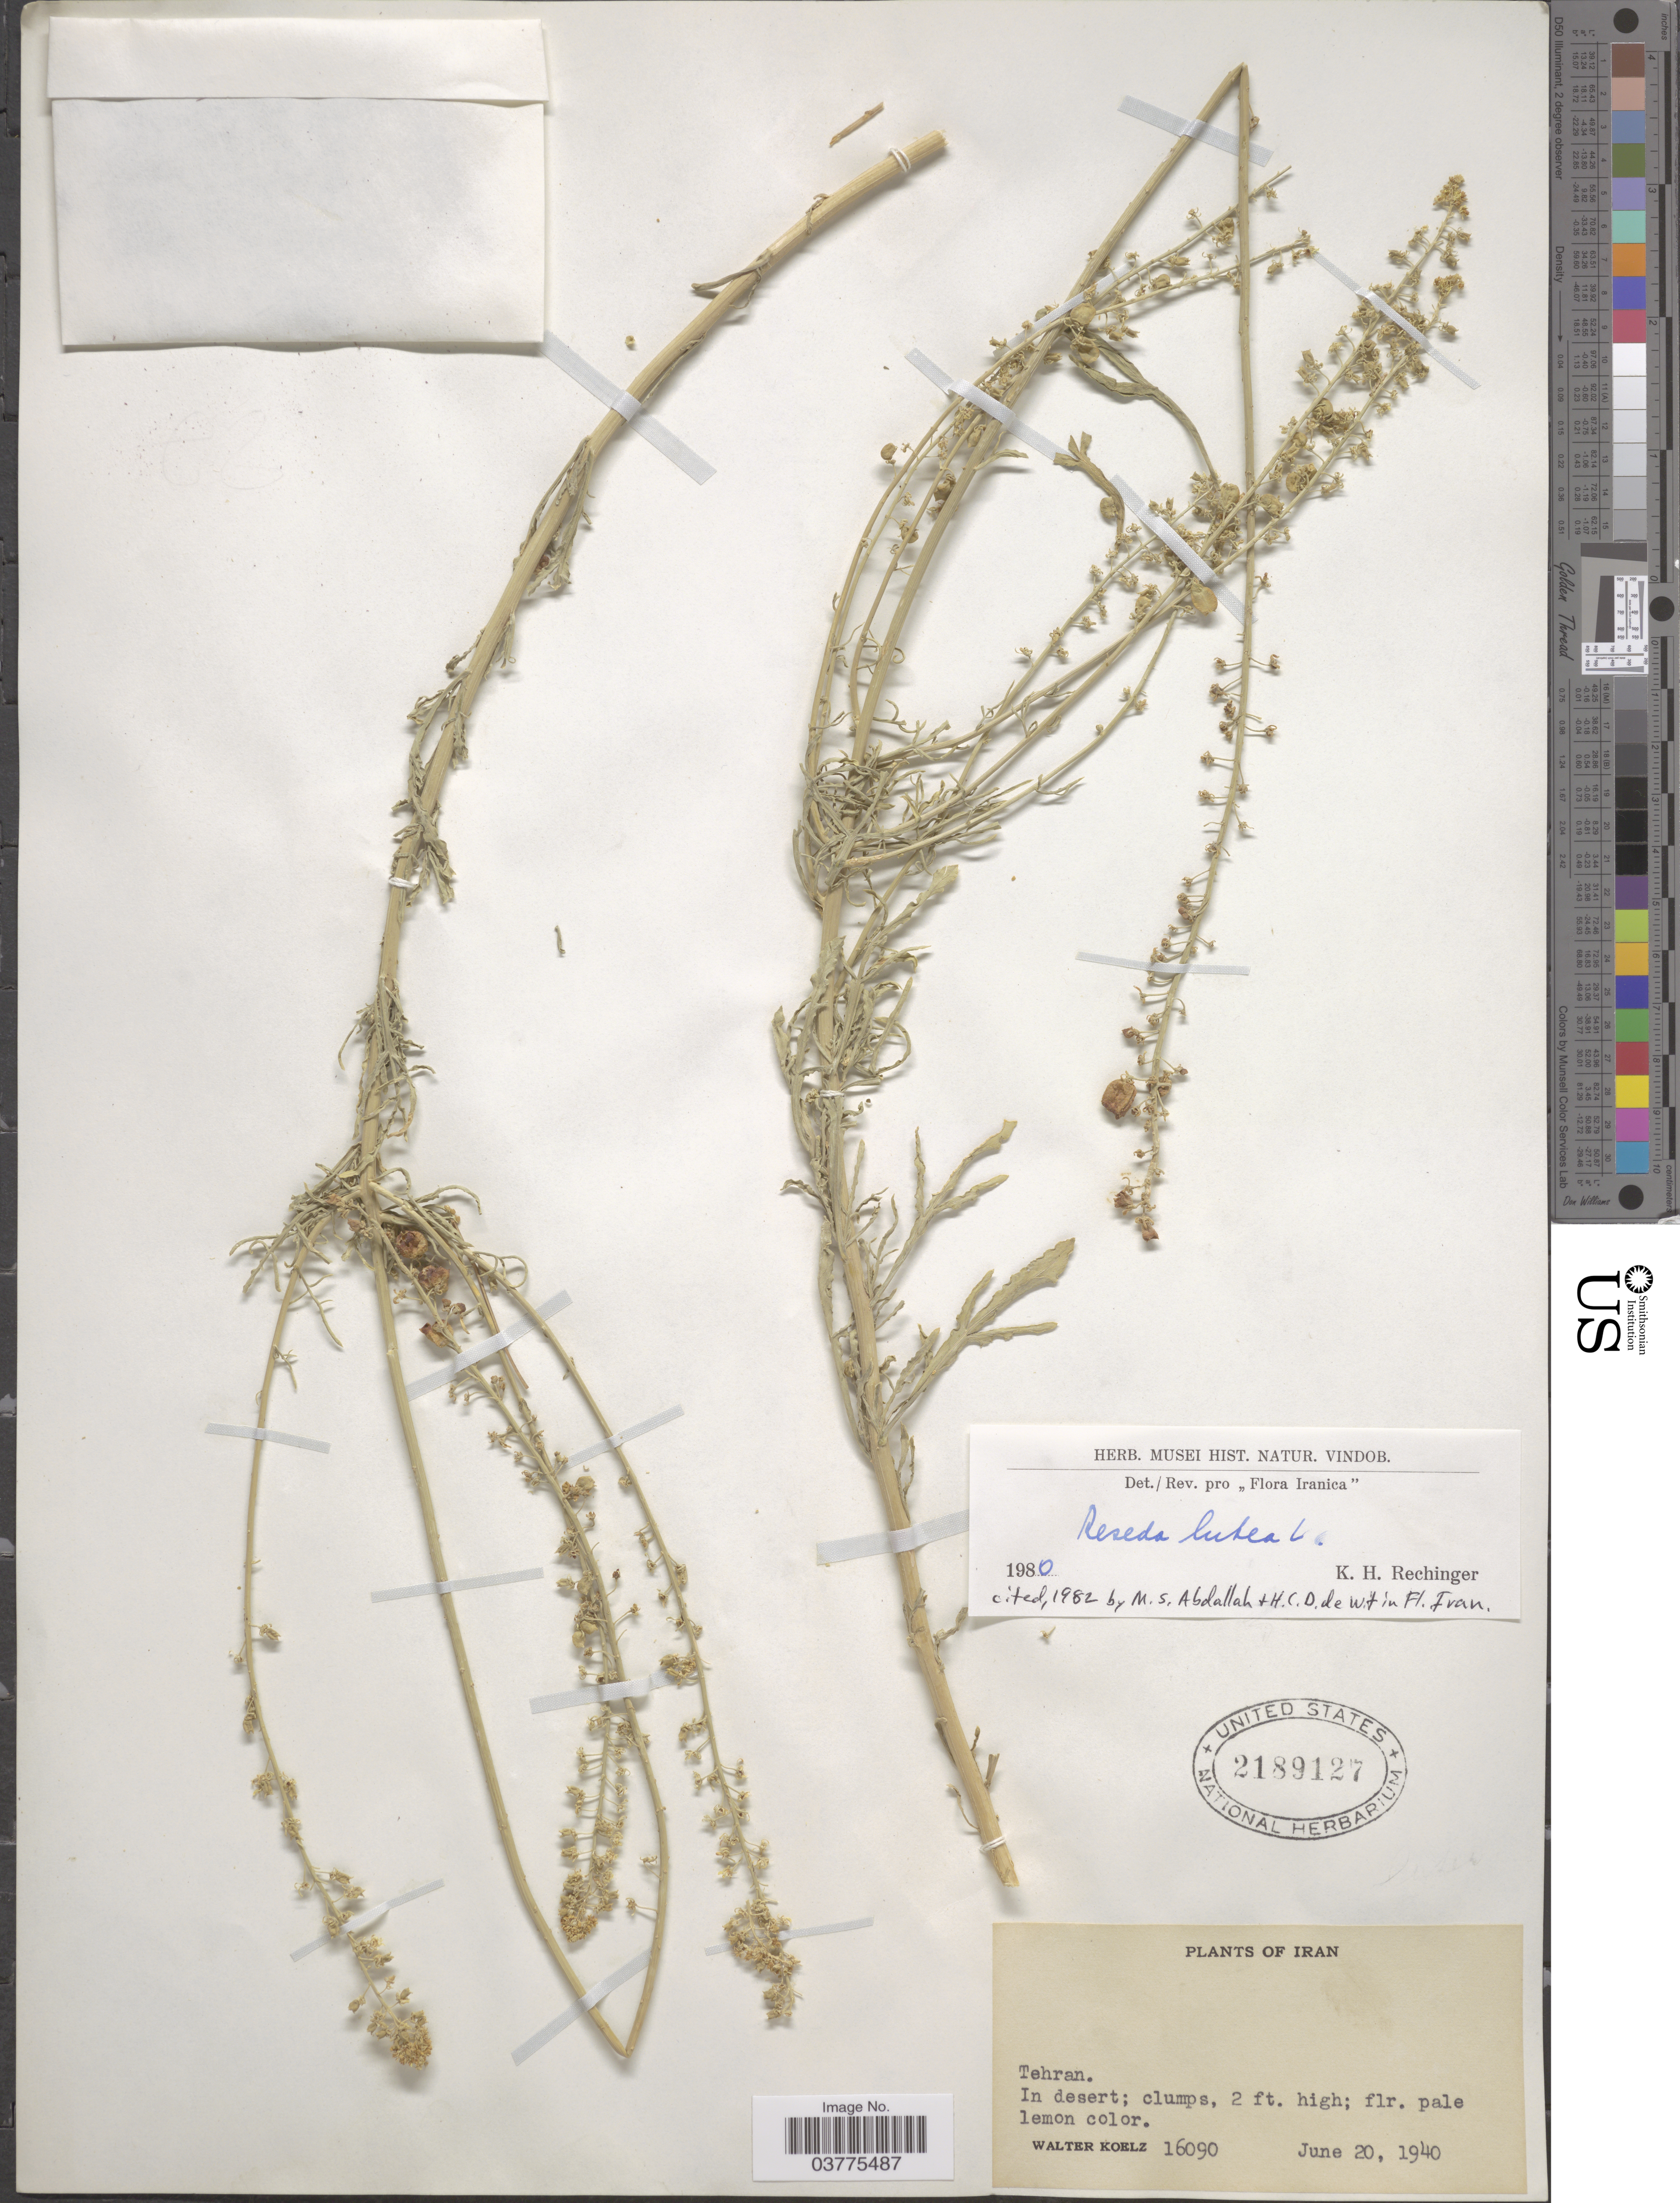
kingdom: Plantae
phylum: Tracheophyta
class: Magnoliopsida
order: Brassicales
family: Resedaceae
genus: Reseda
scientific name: Reseda lutea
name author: L.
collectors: W. N. Koelz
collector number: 16090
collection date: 1940-06-20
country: Iran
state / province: Tehran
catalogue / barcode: US 2189127